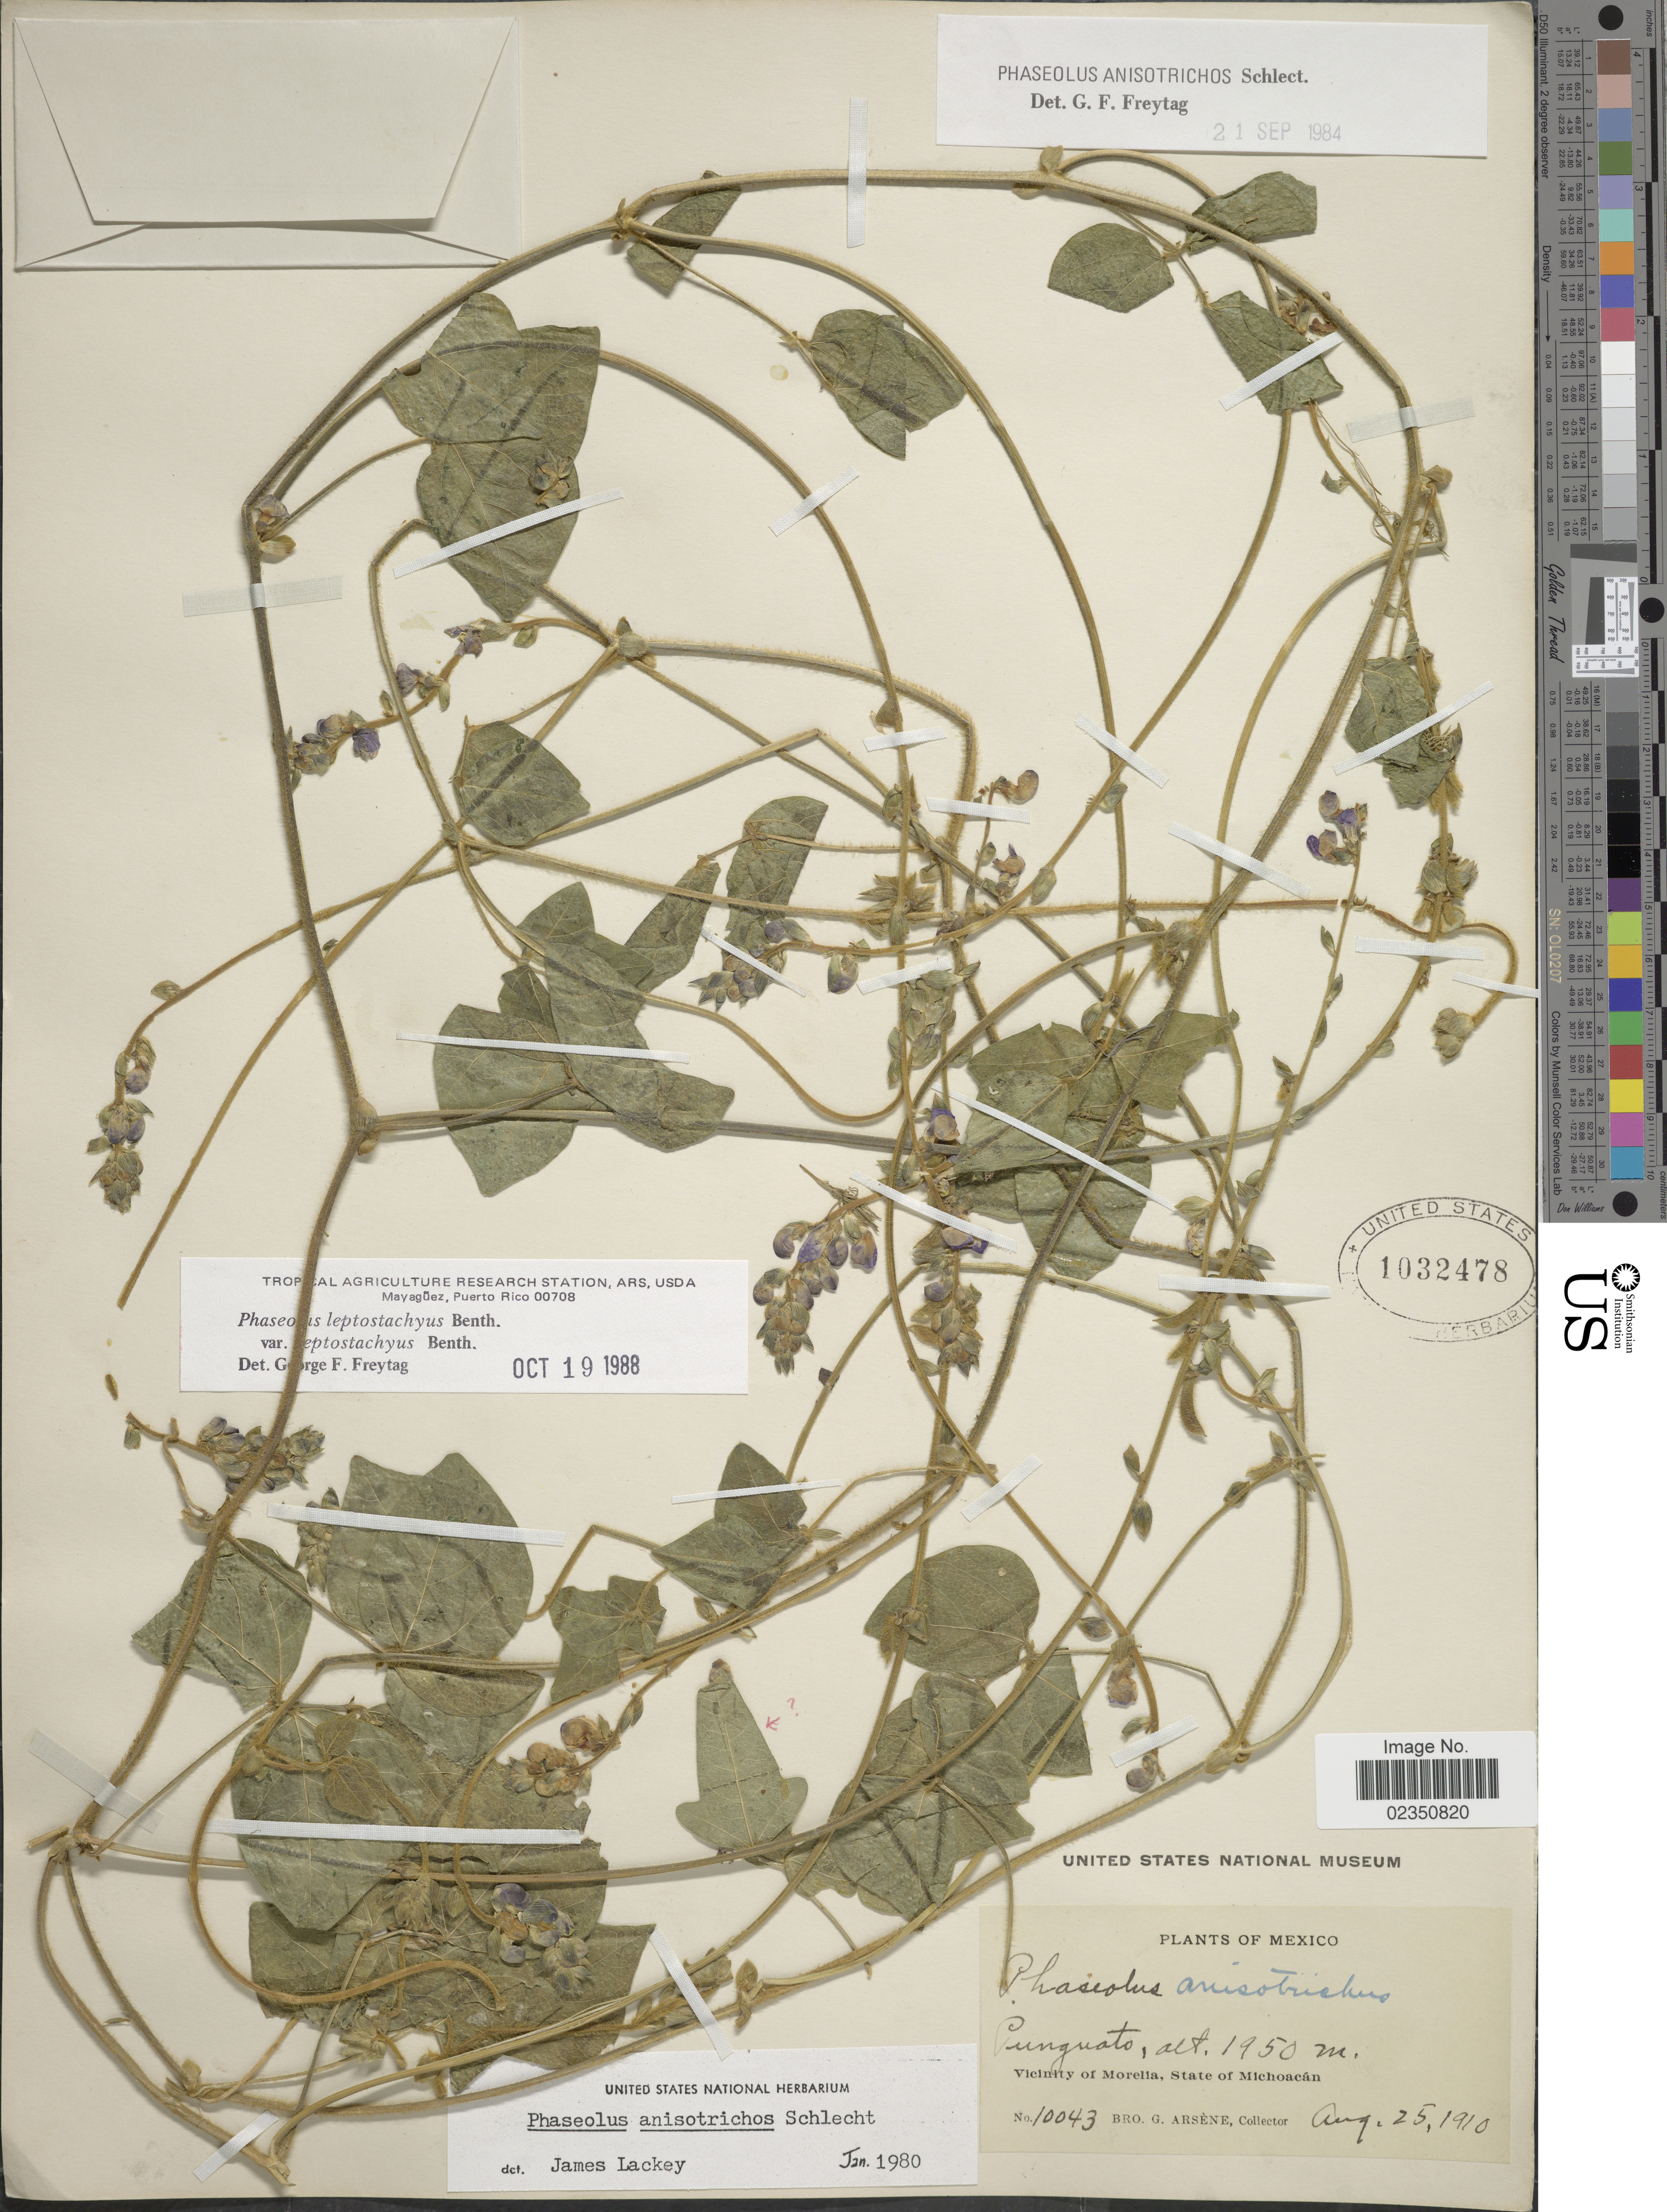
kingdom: Plantae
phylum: Tracheophyta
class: Magnoliopsida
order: Fabales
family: Fabaceae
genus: Phaseolus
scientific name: Phaseolus leptostachyus var. leptostachyus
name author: Benth.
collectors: Bro. G. Arsène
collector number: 10043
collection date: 1910-08-25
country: Mexico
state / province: Michoacán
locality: Punguato, vicinity of Morelia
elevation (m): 1950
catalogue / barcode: US 1032478